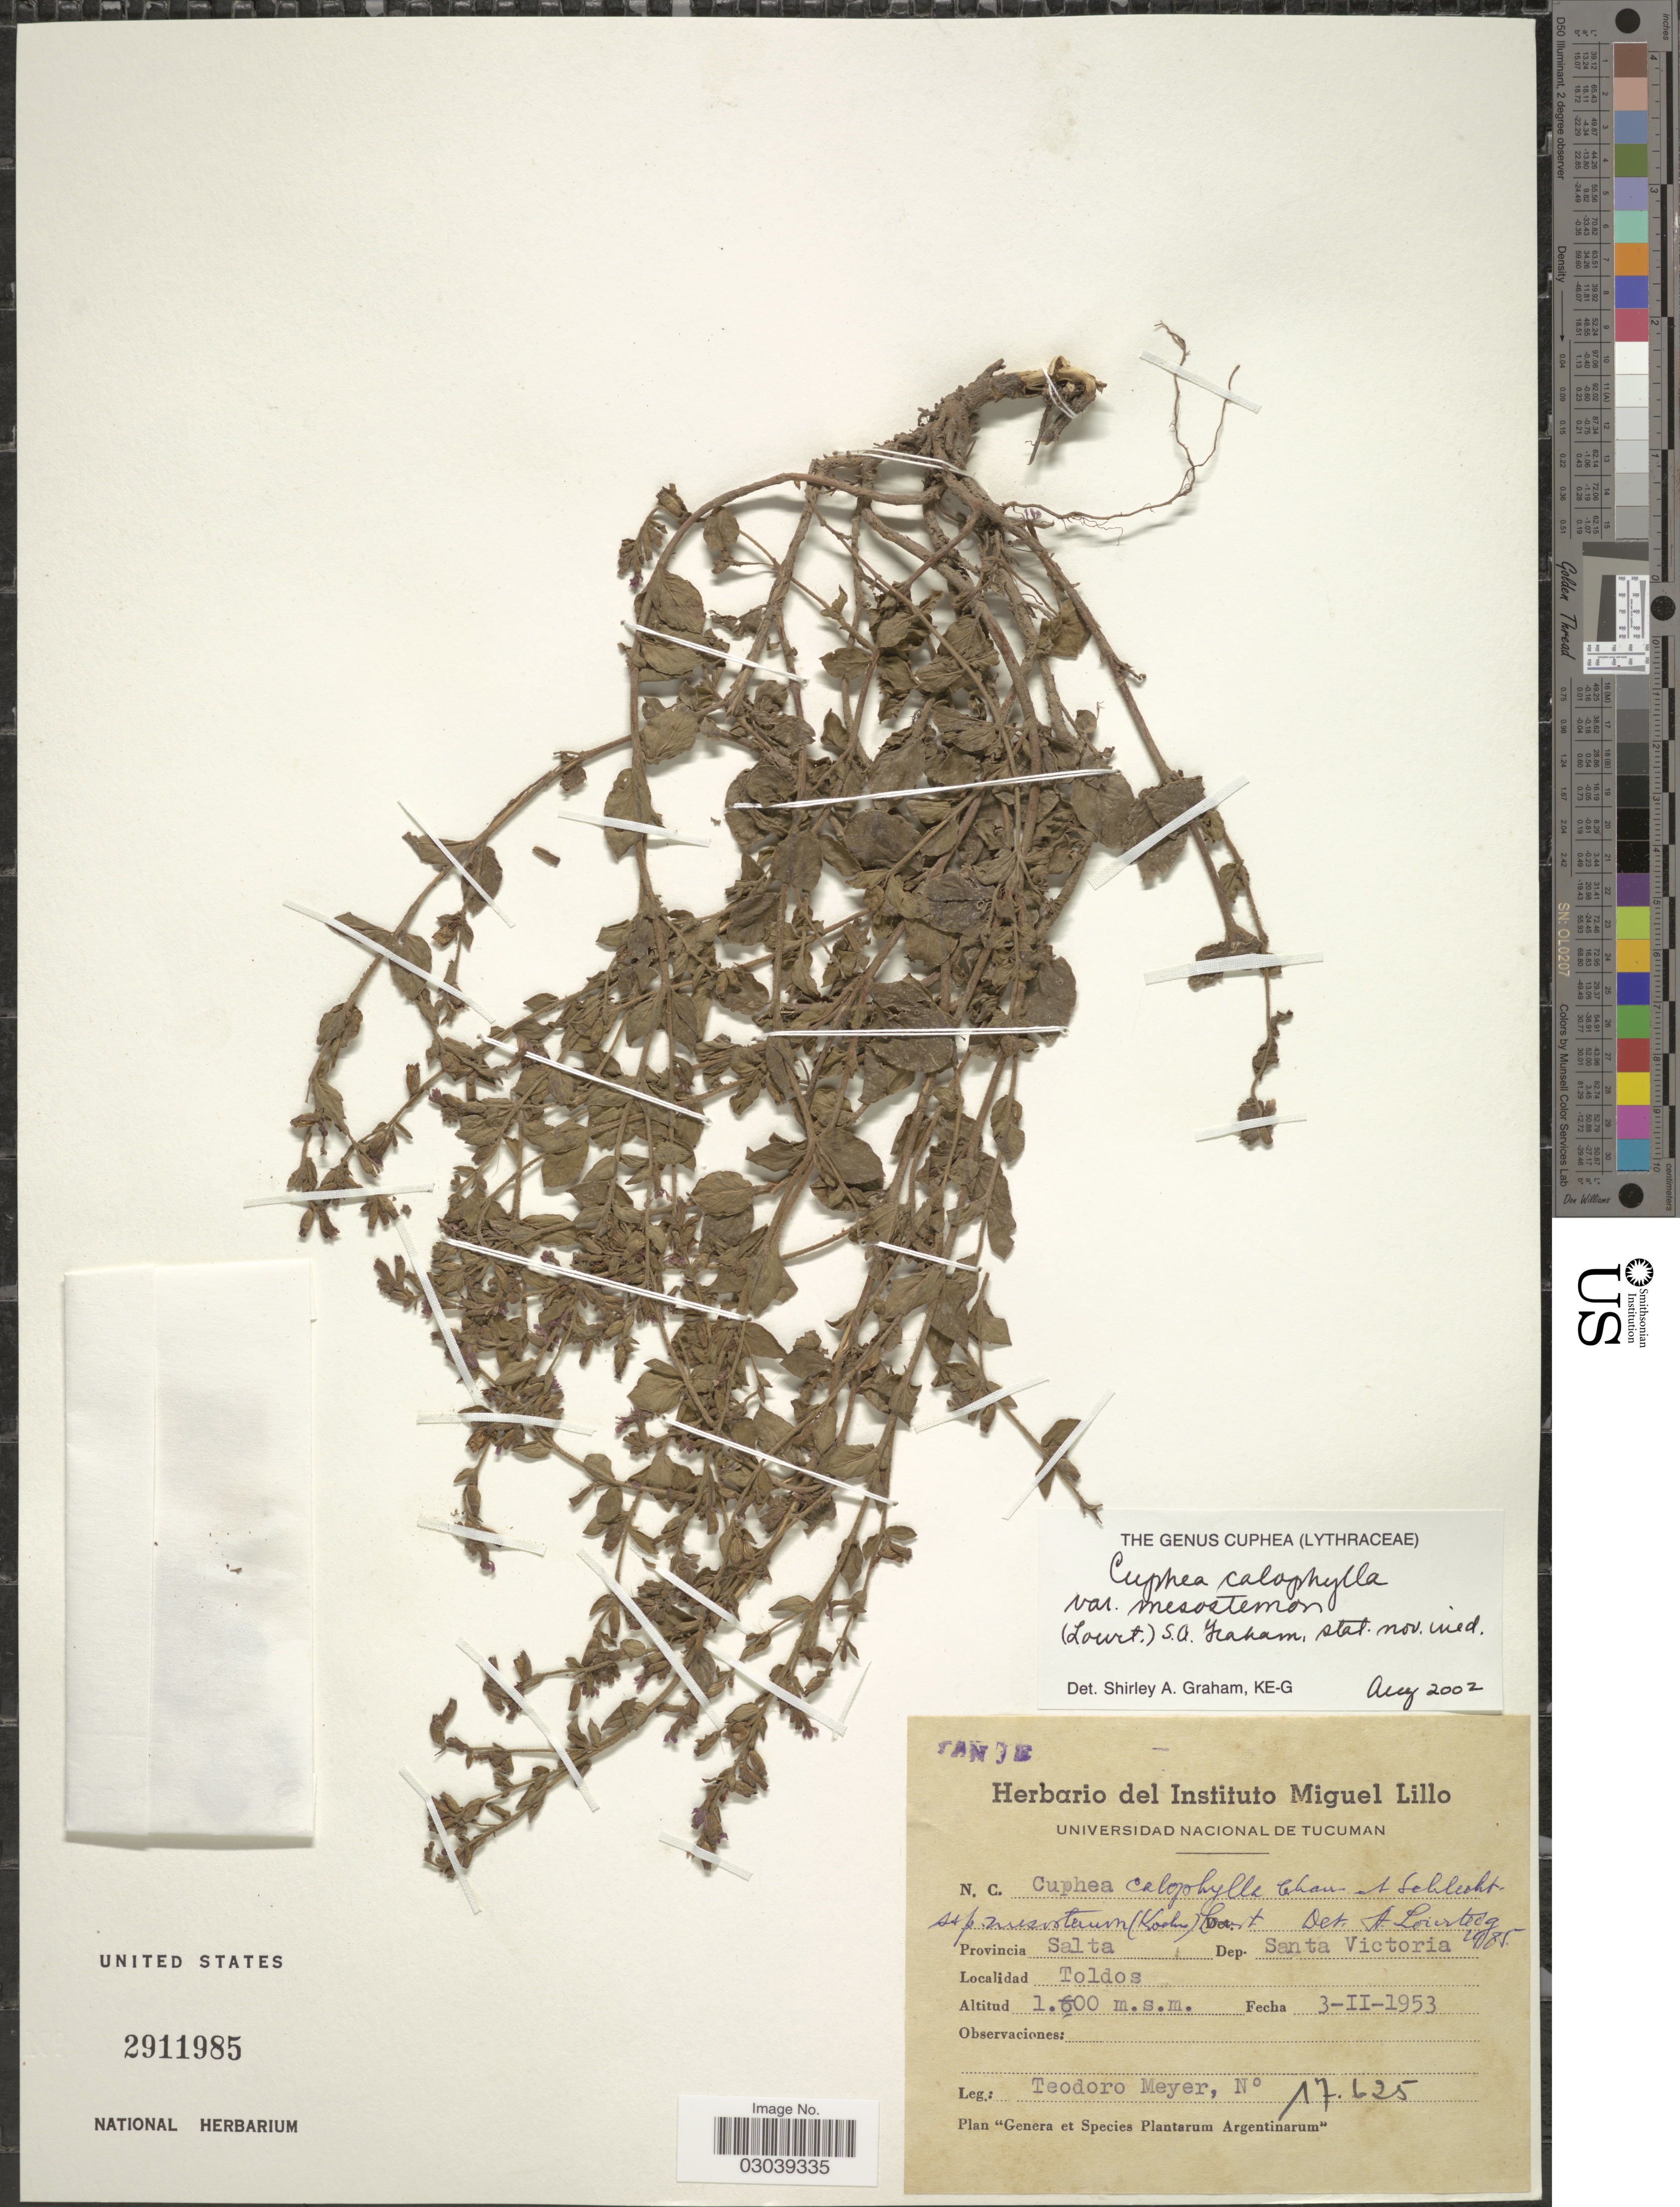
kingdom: Plantae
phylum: Tracheophyta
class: Magnoliopsida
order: Myrtales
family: Lythraceae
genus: Cuphea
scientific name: Cuphea calophylla subsp. mesostemon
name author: (Koehne) Lourteig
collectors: T. Meyer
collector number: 17625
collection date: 1953-02-03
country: Argentina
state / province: Salta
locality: Dep. Santa Victoria. Toldos.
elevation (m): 1600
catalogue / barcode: US 2911985